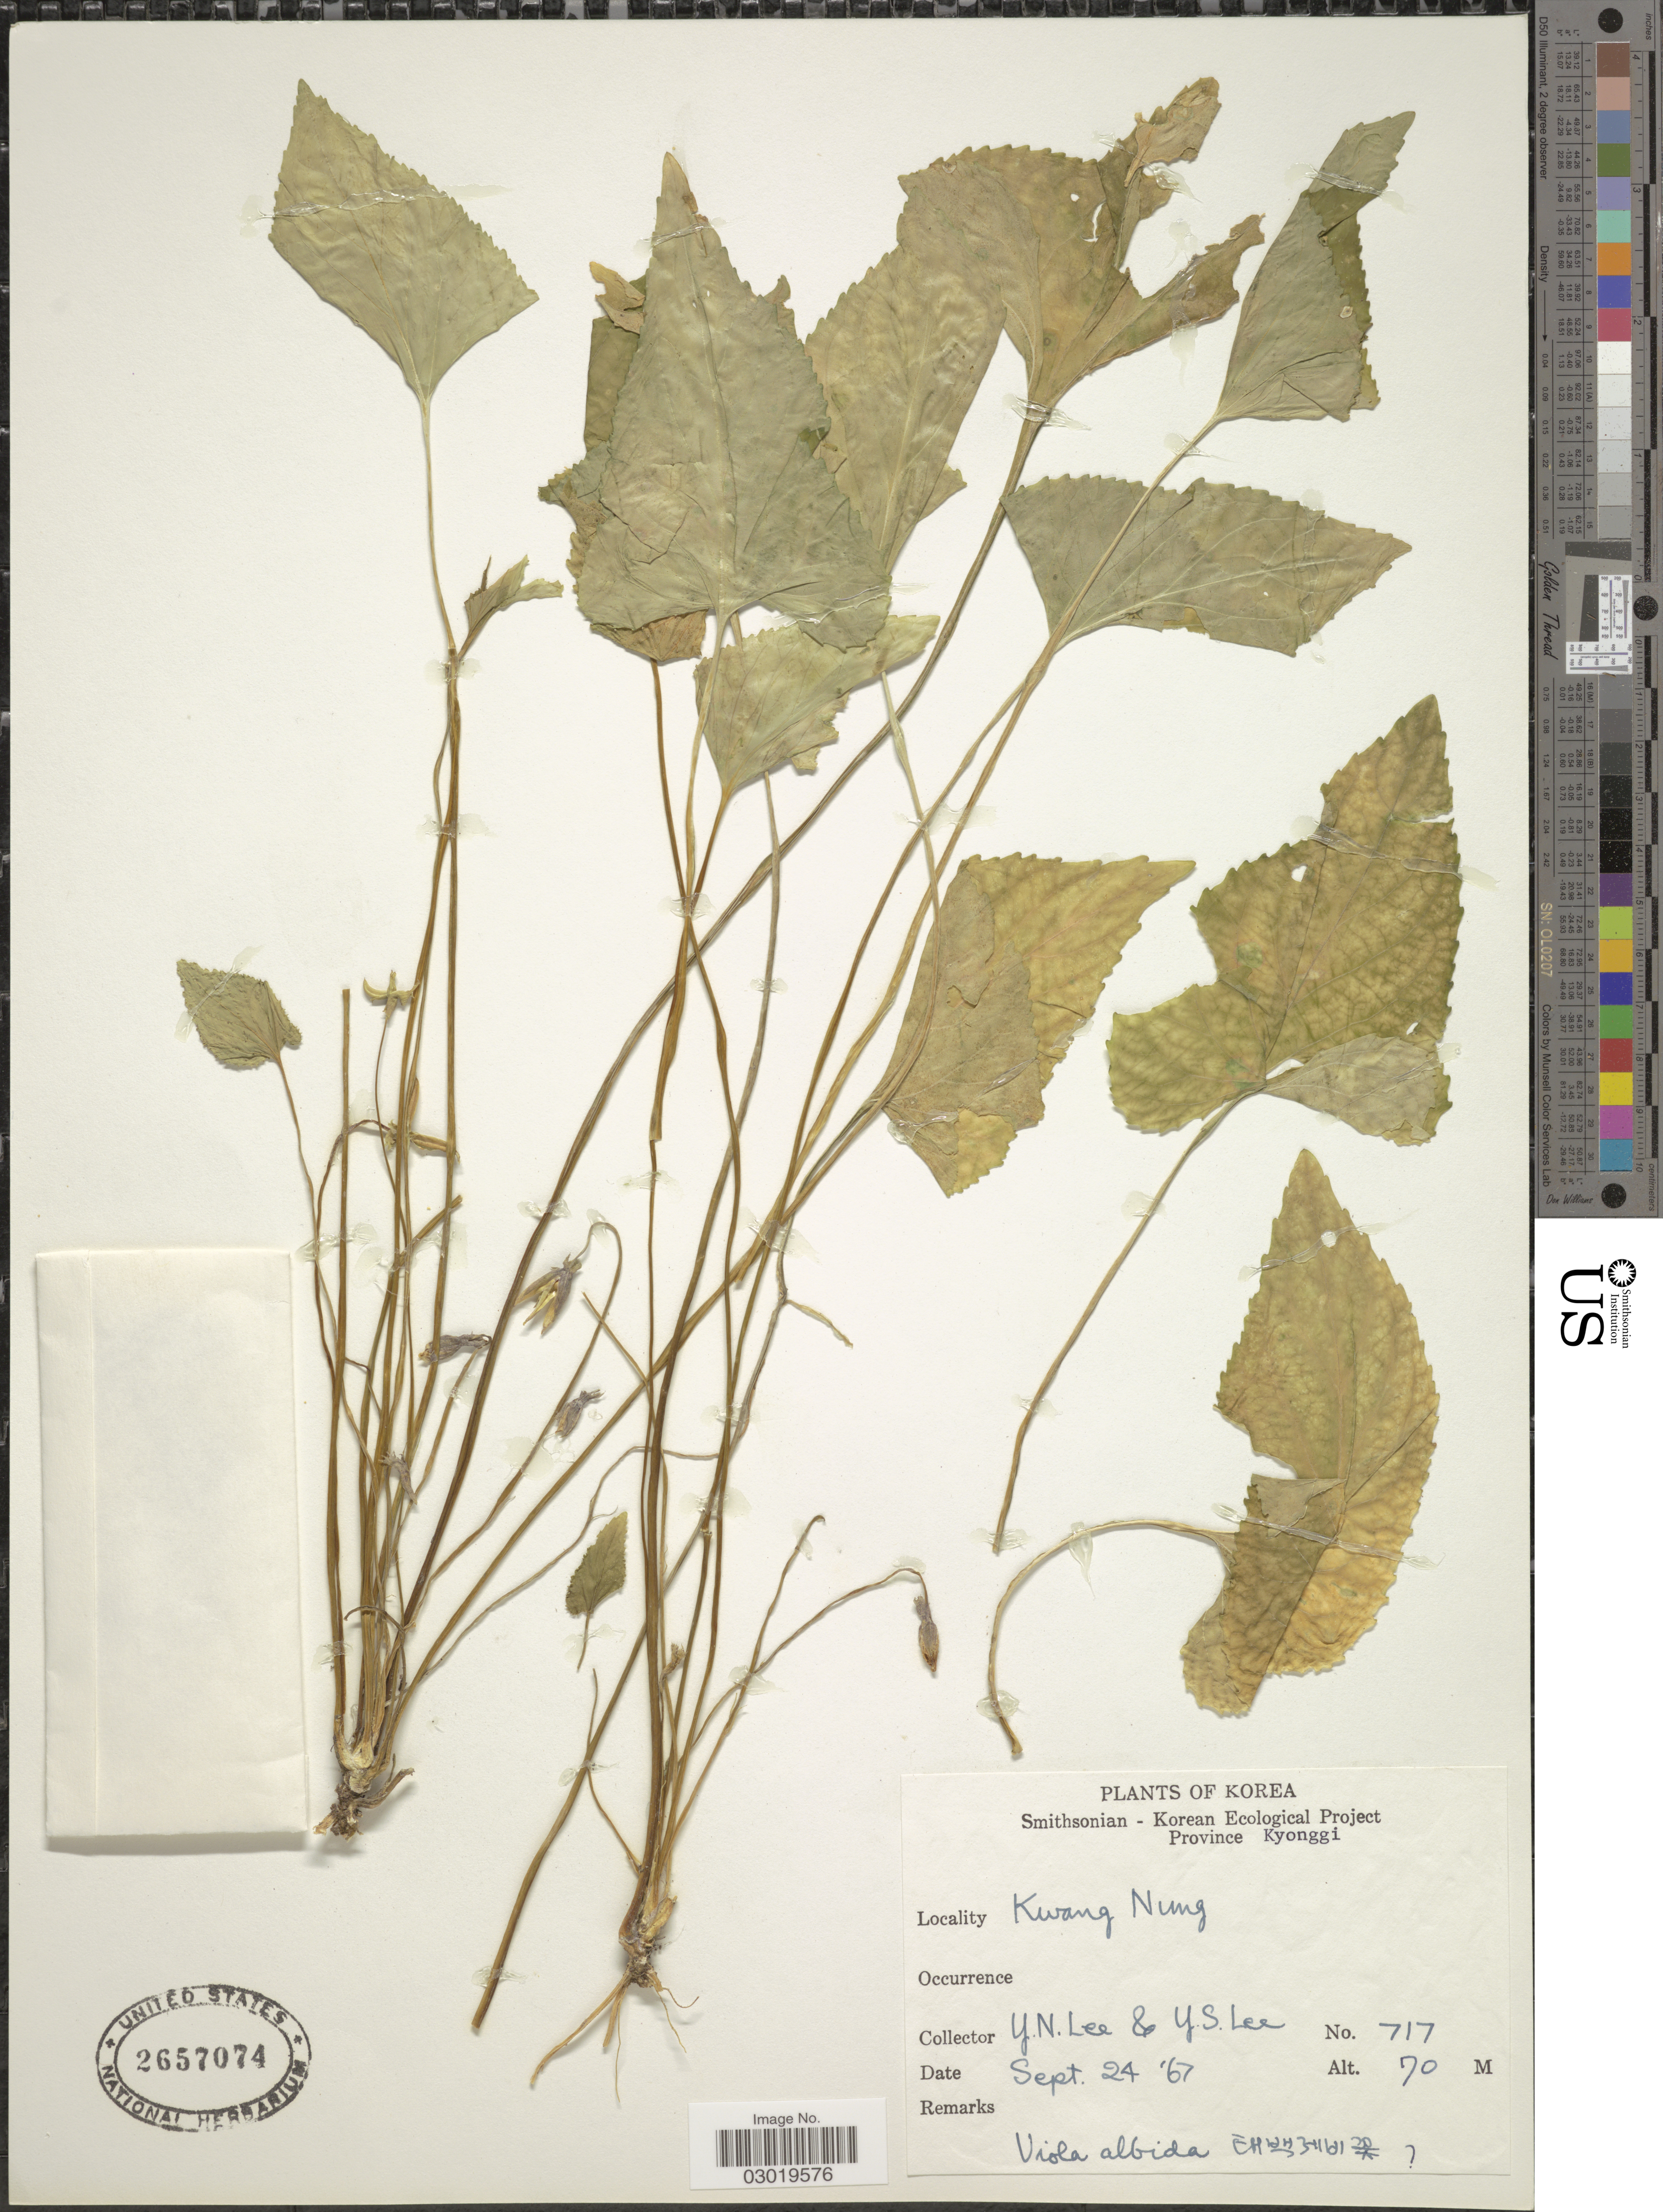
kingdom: Plantae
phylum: Tracheophyta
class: Magnoliopsida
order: Malpighiales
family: Violaceae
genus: Viola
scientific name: Viola albida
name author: Palib.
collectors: Y. N. Lee & Y. S. Lee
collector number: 717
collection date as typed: Transcribed d/m/y: 24/9/67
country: South Korea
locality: Province Kyonggi, Kwang Nung.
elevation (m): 70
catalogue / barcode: US 2657074